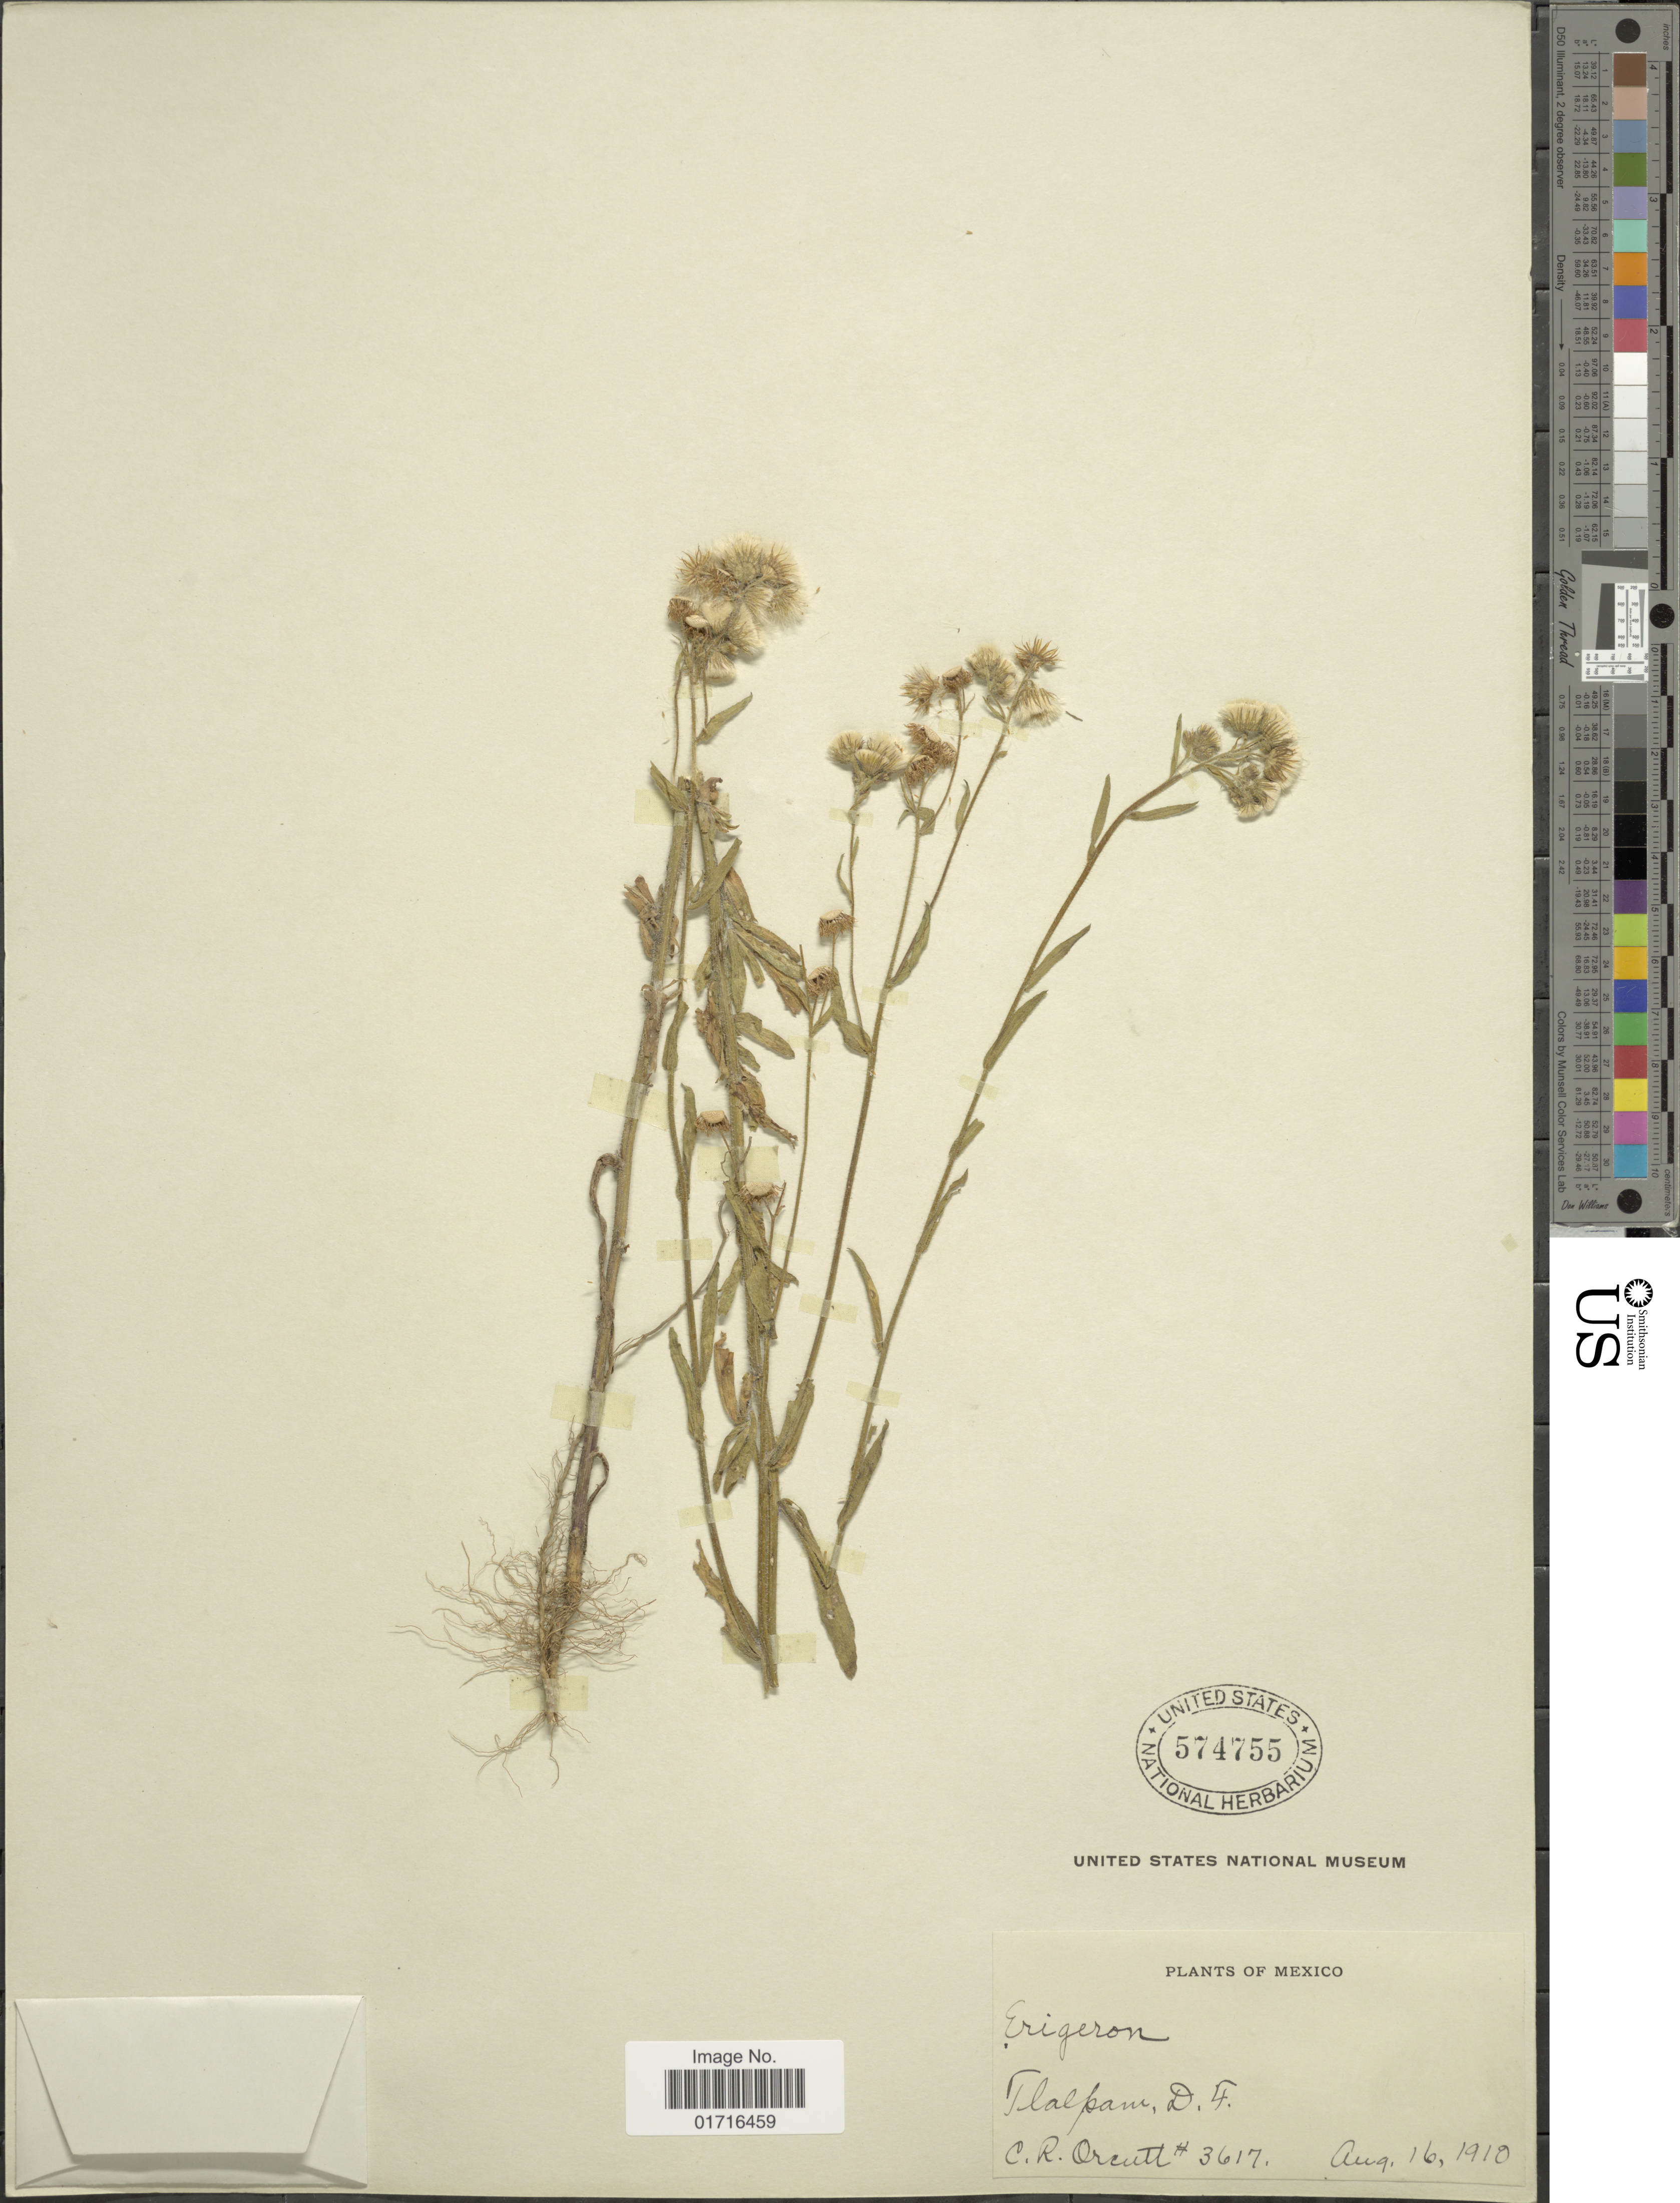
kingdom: Plantae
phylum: Tracheophyta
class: Magnoliopsida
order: Asterales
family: Asteraceae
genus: Conyza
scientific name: Conyza coronopifolia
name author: Kunth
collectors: C. R. Orcutt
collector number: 3617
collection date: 1910-08-16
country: Mexico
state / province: Distrito Federal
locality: Tlalpan, D.F.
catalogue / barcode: US 574755